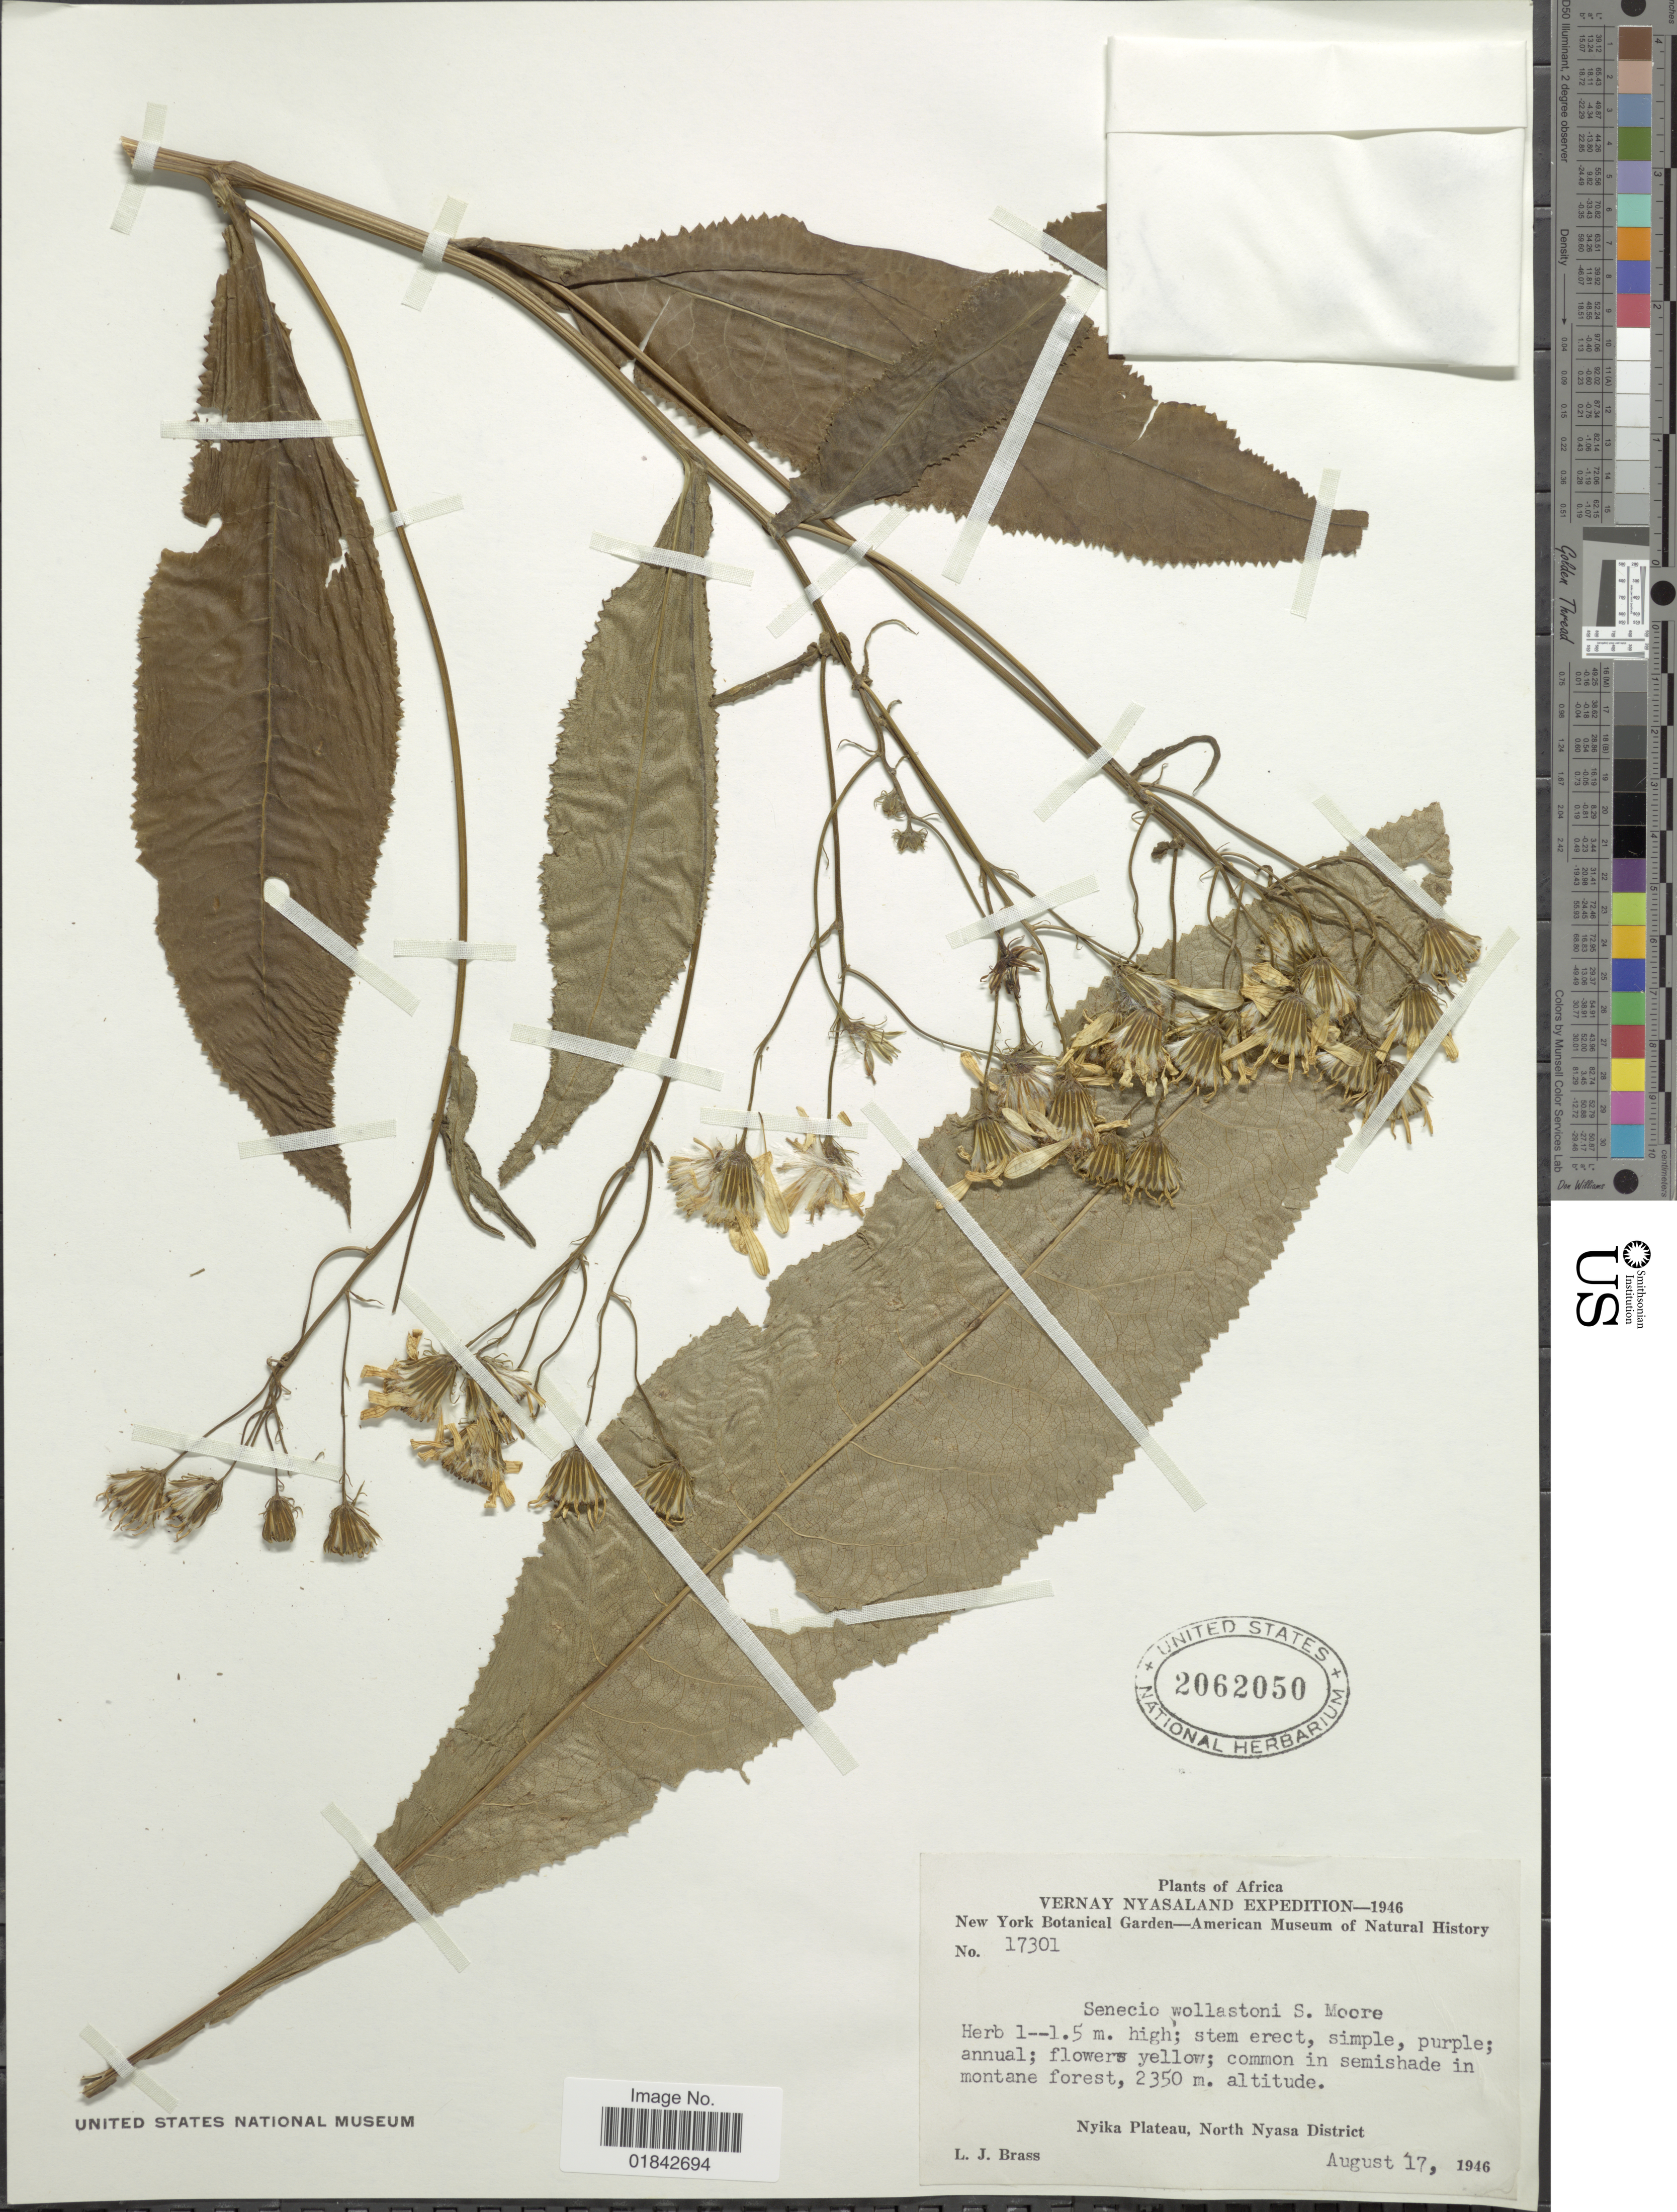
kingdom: Plantae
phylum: Tracheophyta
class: Magnoliopsida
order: Asterales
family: Asteraceae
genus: Senecio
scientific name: Senecio wollastonii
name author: S. Moore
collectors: L. J. Brass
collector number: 17301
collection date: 1946-08-17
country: Malawi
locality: Vernay Nyasaland, Nyika Plateau, North Nyasa District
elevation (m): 2350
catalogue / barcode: US 2062050